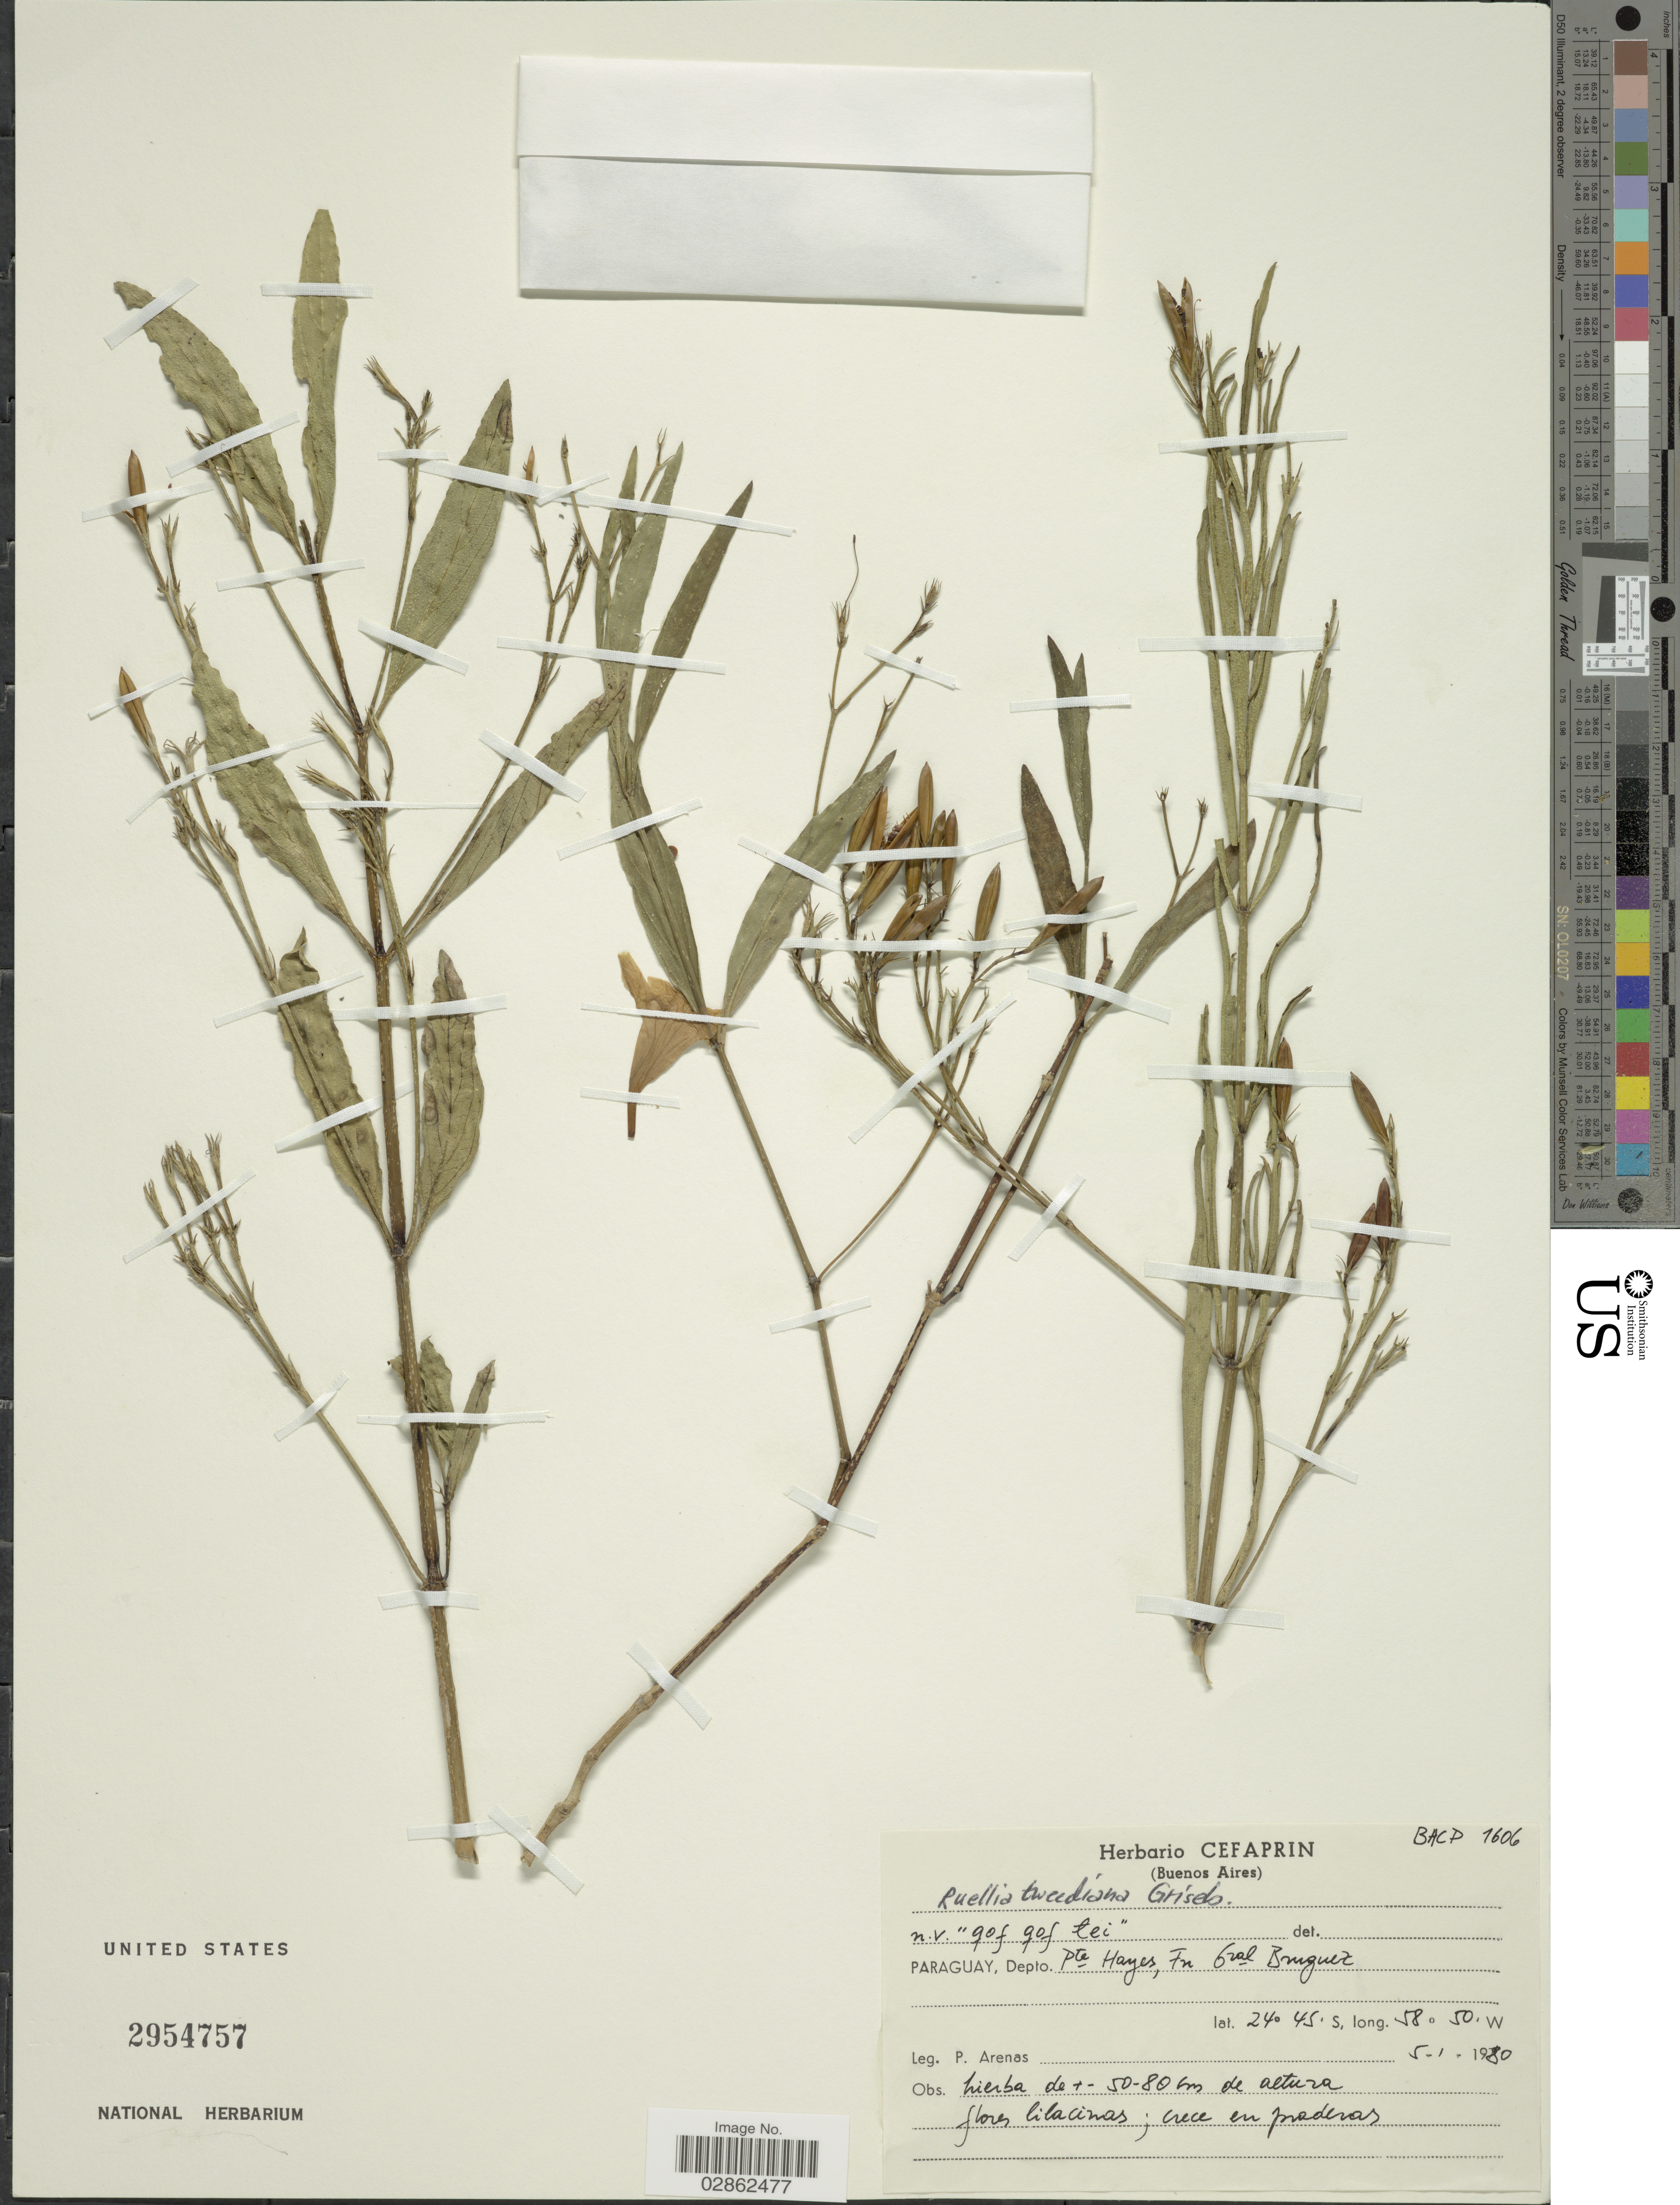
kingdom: Plantae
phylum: Tracheophyta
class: Magnoliopsida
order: Lamiales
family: Acanthaceae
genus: Ruellia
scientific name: Ruellia tweediana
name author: Griseb.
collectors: P. Arenas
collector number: BACP1606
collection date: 1980-01-05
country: Paraguay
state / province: Presidente Hayes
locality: Depto. Pte Hayes, Fn Gral Bruguez.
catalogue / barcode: US 2954757